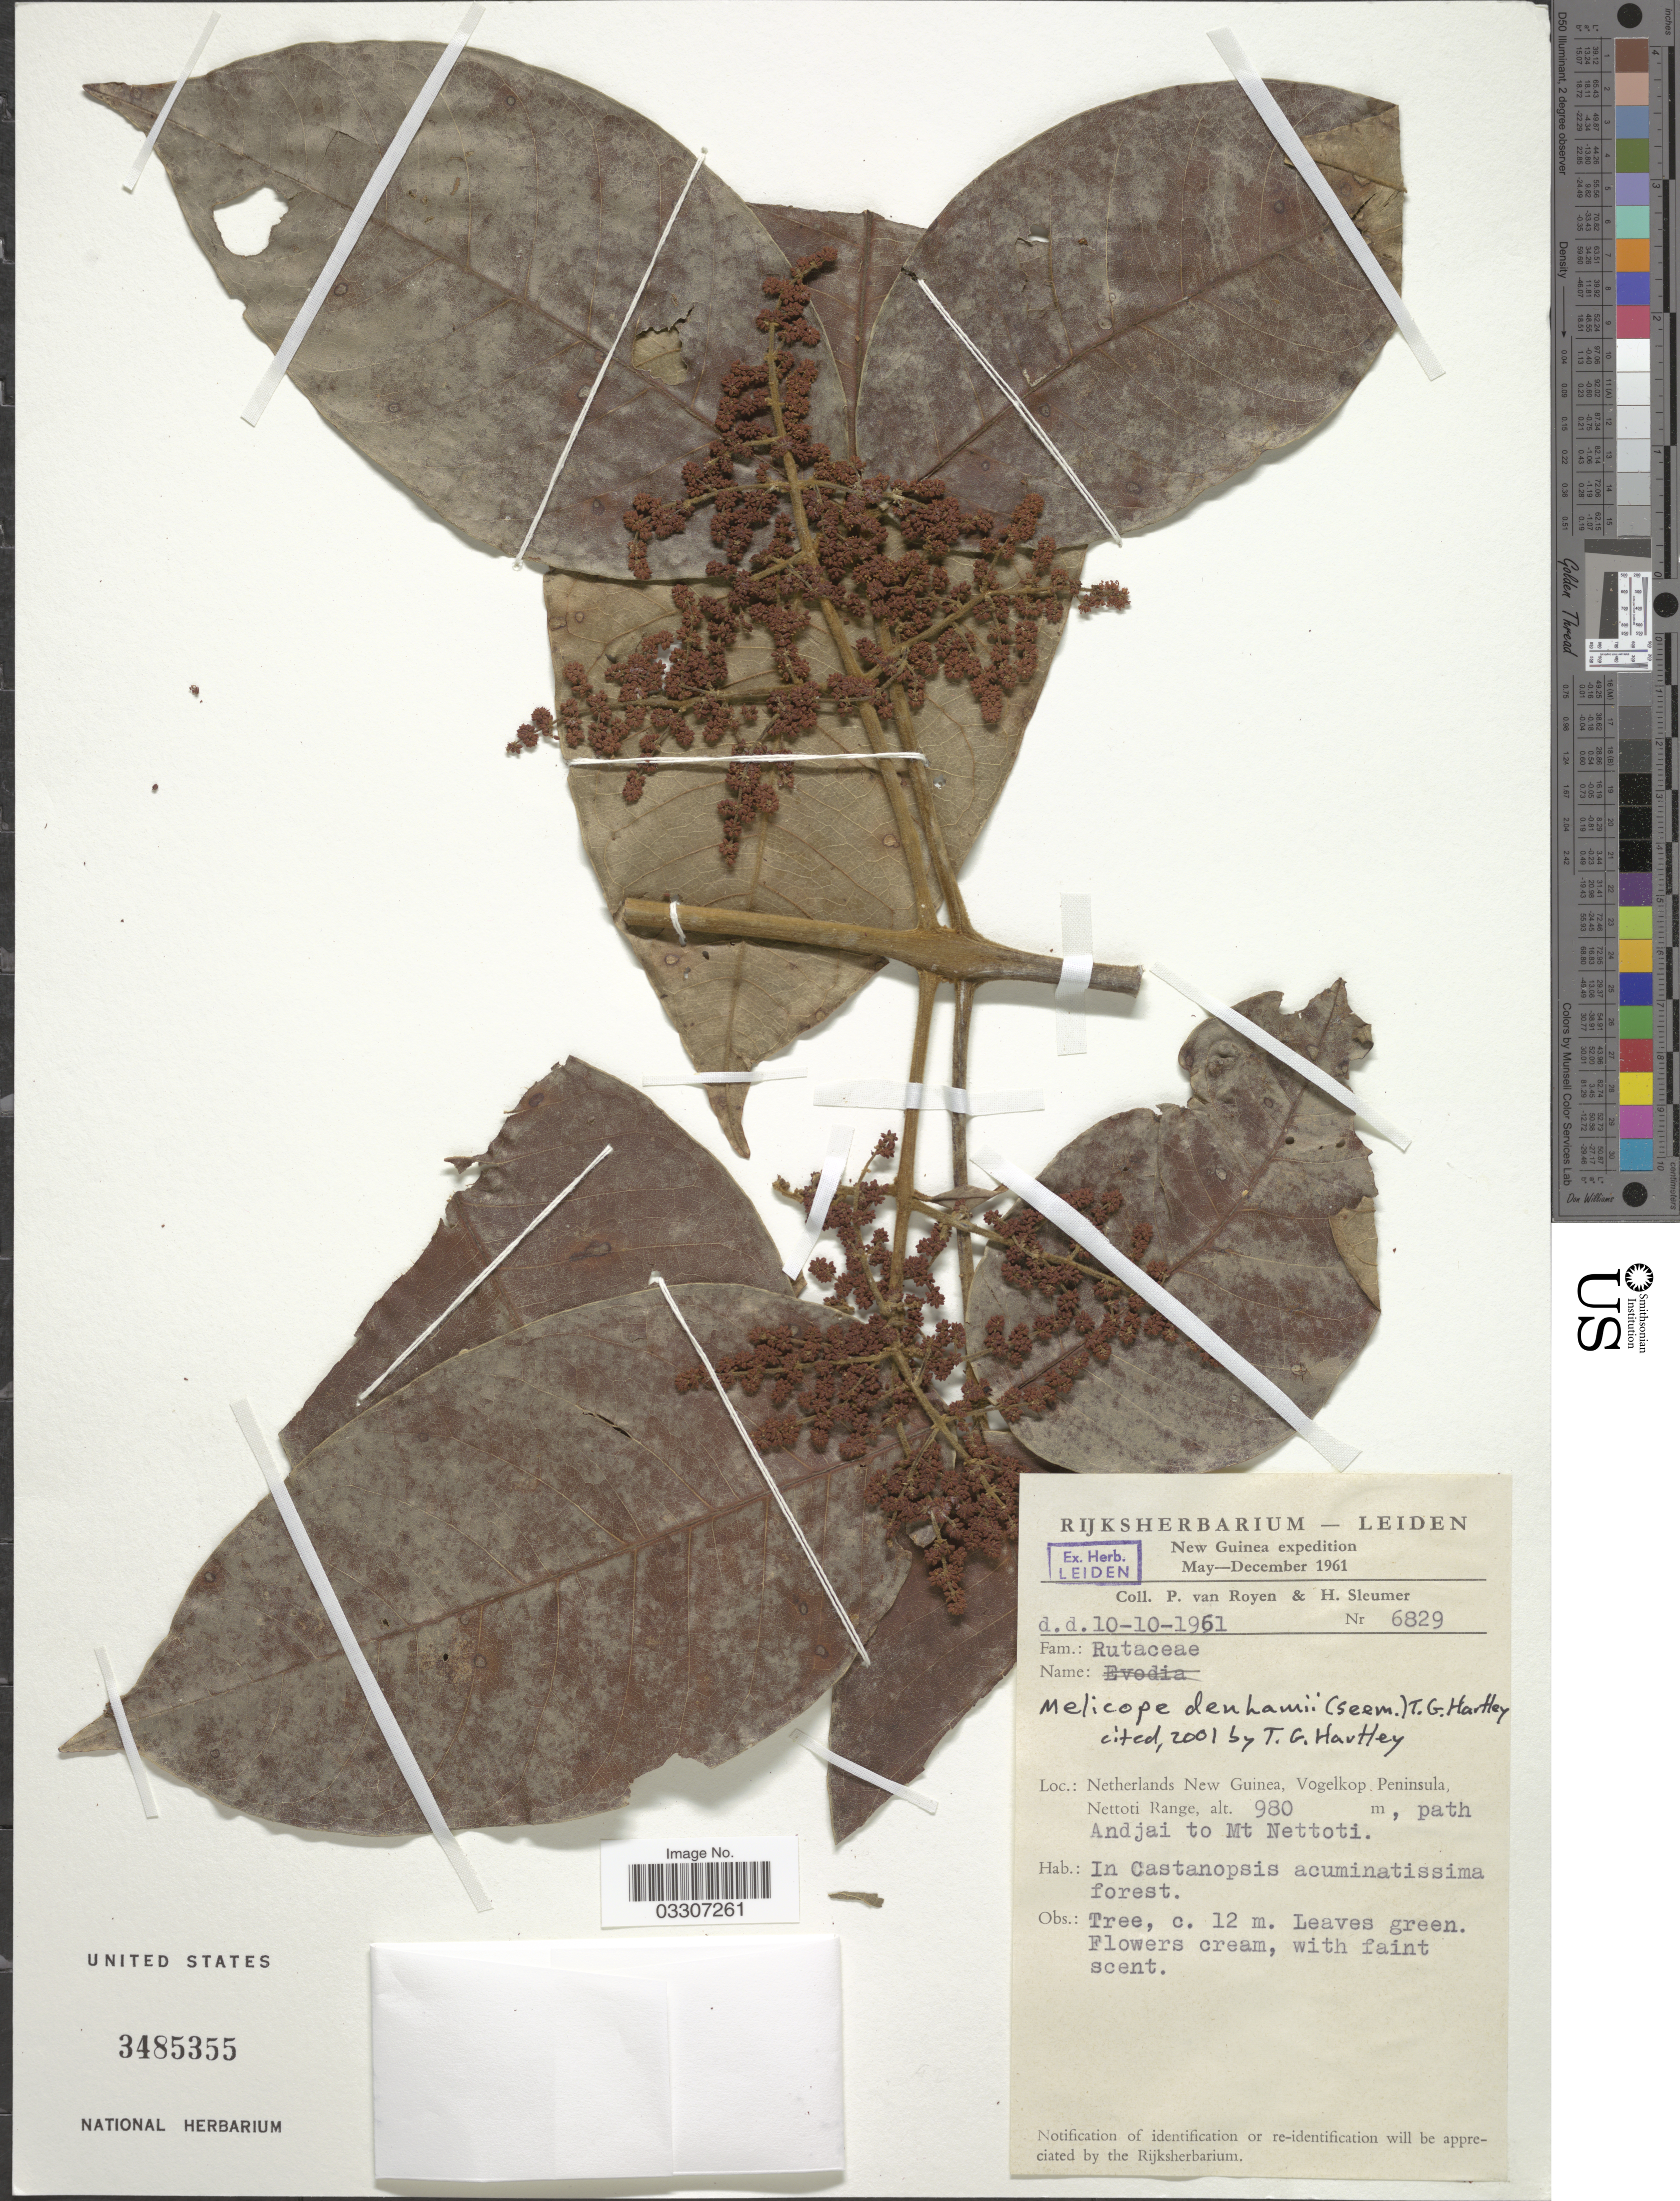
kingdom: Plantae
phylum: Tracheophyta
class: Magnoliopsida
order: Sapindales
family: Rutaceae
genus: Melicope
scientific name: Melicope denhamii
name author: (Seem.) T.G. Hartley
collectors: P. van Royen & H. O. Sleumer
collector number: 6829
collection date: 1961-10-10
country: Indonesia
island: New Guinea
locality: New Guinea. Netherlands New Guinea, Vogelkop Peninsula, Nettoti Range. Path Andjai to Mt Nettoti.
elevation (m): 980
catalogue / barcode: US 3485355